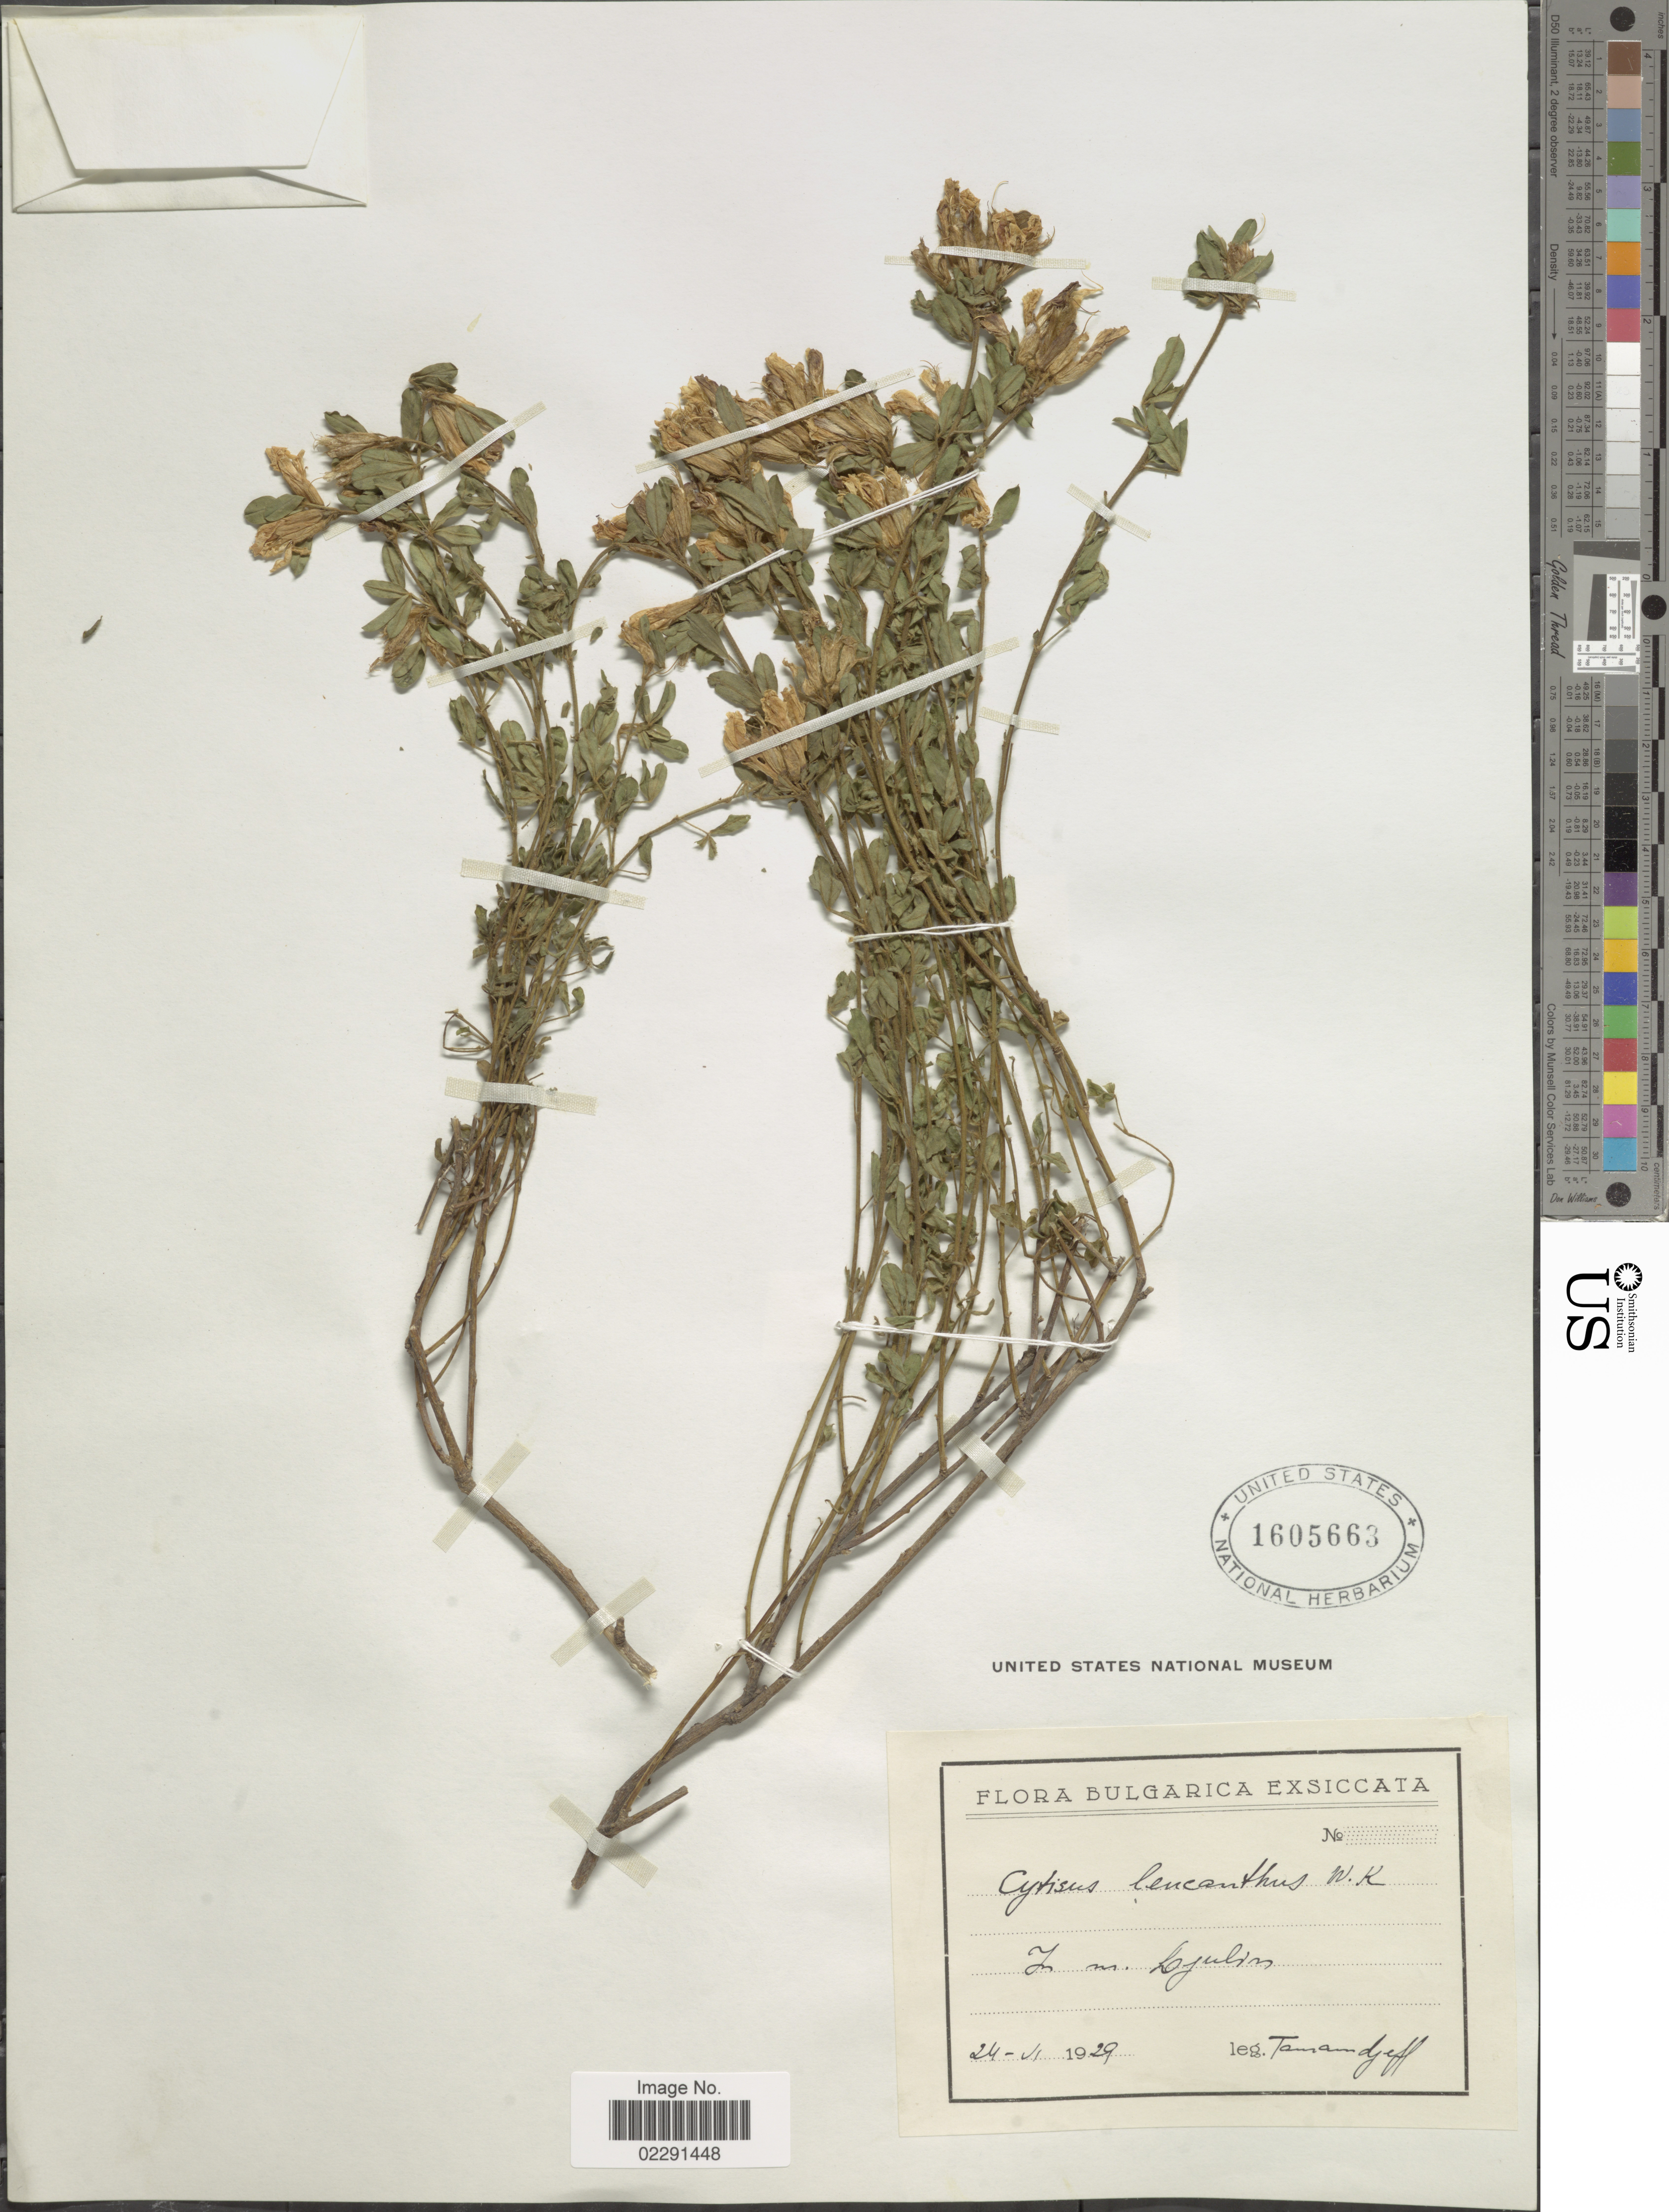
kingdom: Plantae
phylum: Tracheophyta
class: Magnoliopsida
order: Fabales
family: Fabaceae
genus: Cytisus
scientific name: Cytisus albus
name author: Hacq.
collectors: -. Tamamdjeff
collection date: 1929-06-24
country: Bulgaria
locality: Bulgarica exsiccata, in m. Ljulim. [interpreted]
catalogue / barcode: US 1605663